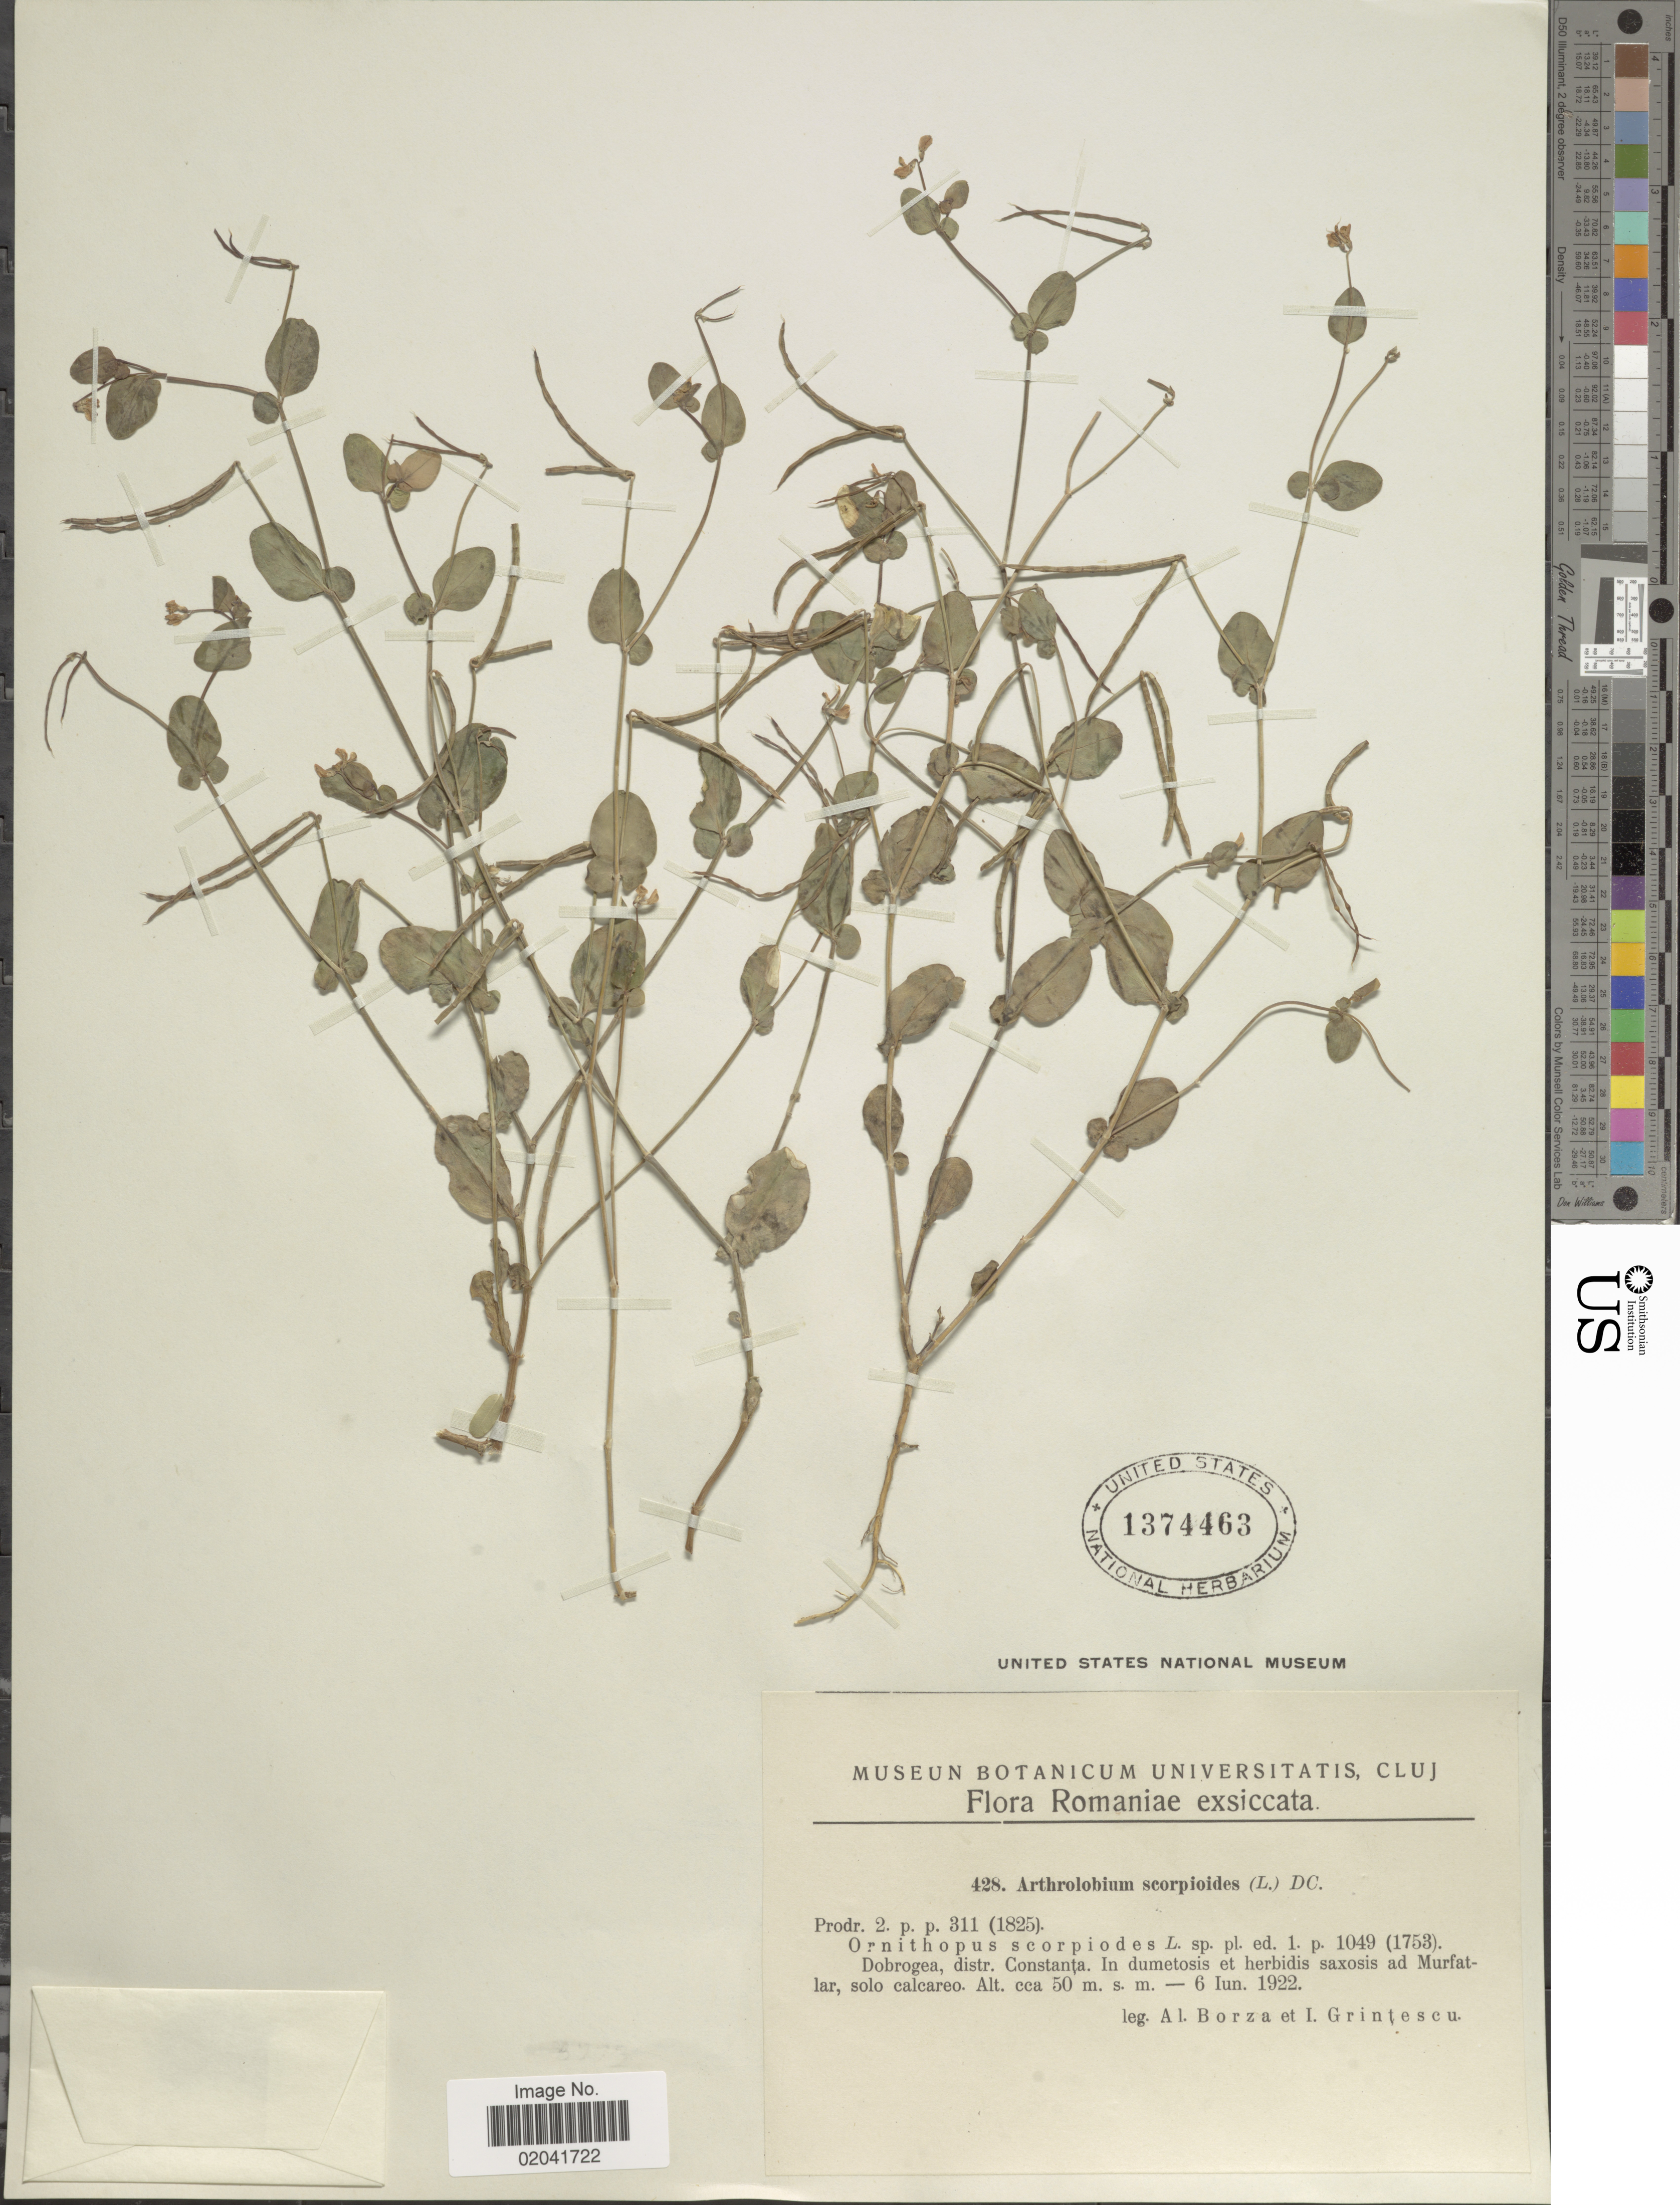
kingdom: Plantae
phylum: Tracheophyta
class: Magnoliopsida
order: Fabales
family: Fabaceae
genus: Ornithopus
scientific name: Ornithopus scorpioides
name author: L.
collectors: A. Borza & I. Grintescu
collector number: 428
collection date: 1922-06-06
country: Romania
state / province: Constanta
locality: Dobrogea, distr. Constanta. In dumetosis et herbidis saxosis ad Murfatlar, solo calcareo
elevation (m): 50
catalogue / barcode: US 1374463